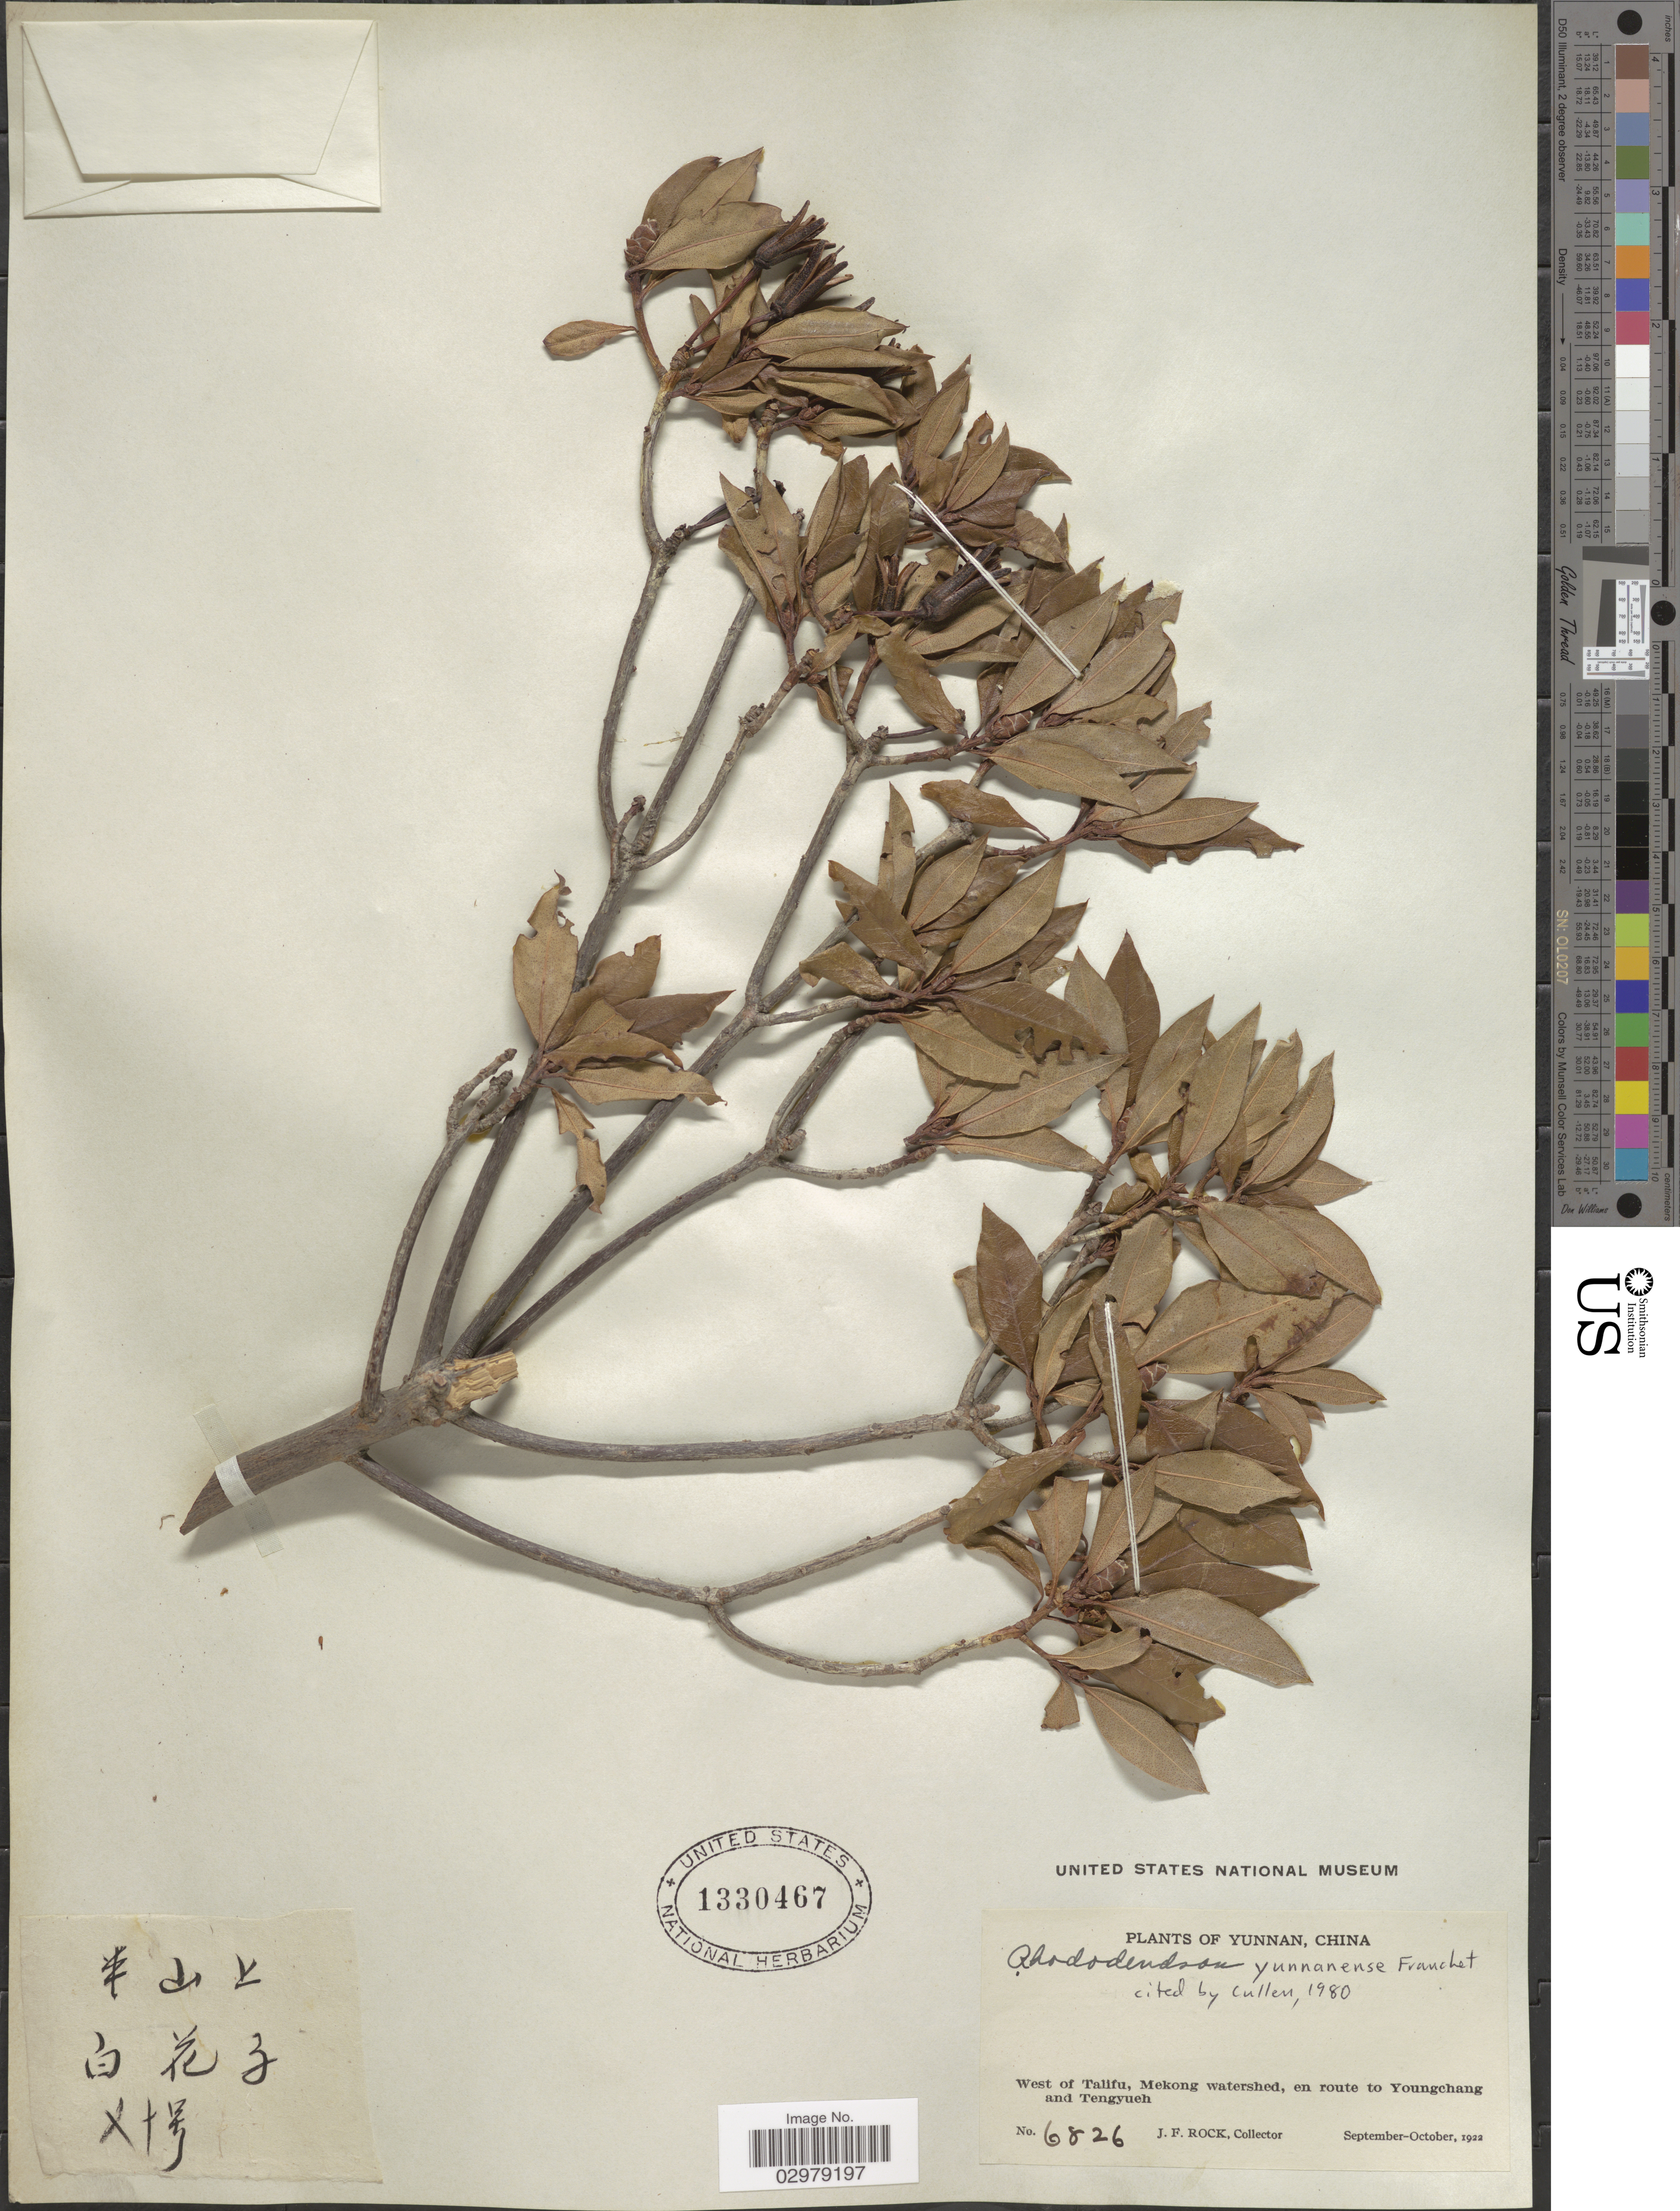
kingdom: Plantae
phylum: Tracheophyta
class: Magnoliopsida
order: Ericales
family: Ericaceae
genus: Rhododendron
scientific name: Rhododendron yunnanense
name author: Franch.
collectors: J. Rock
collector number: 6826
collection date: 1922-09/1922-10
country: China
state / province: Yunnan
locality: West of Talifu, Mekong watershed, en route to Youngchang and Tengyueh.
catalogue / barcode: US 1330467